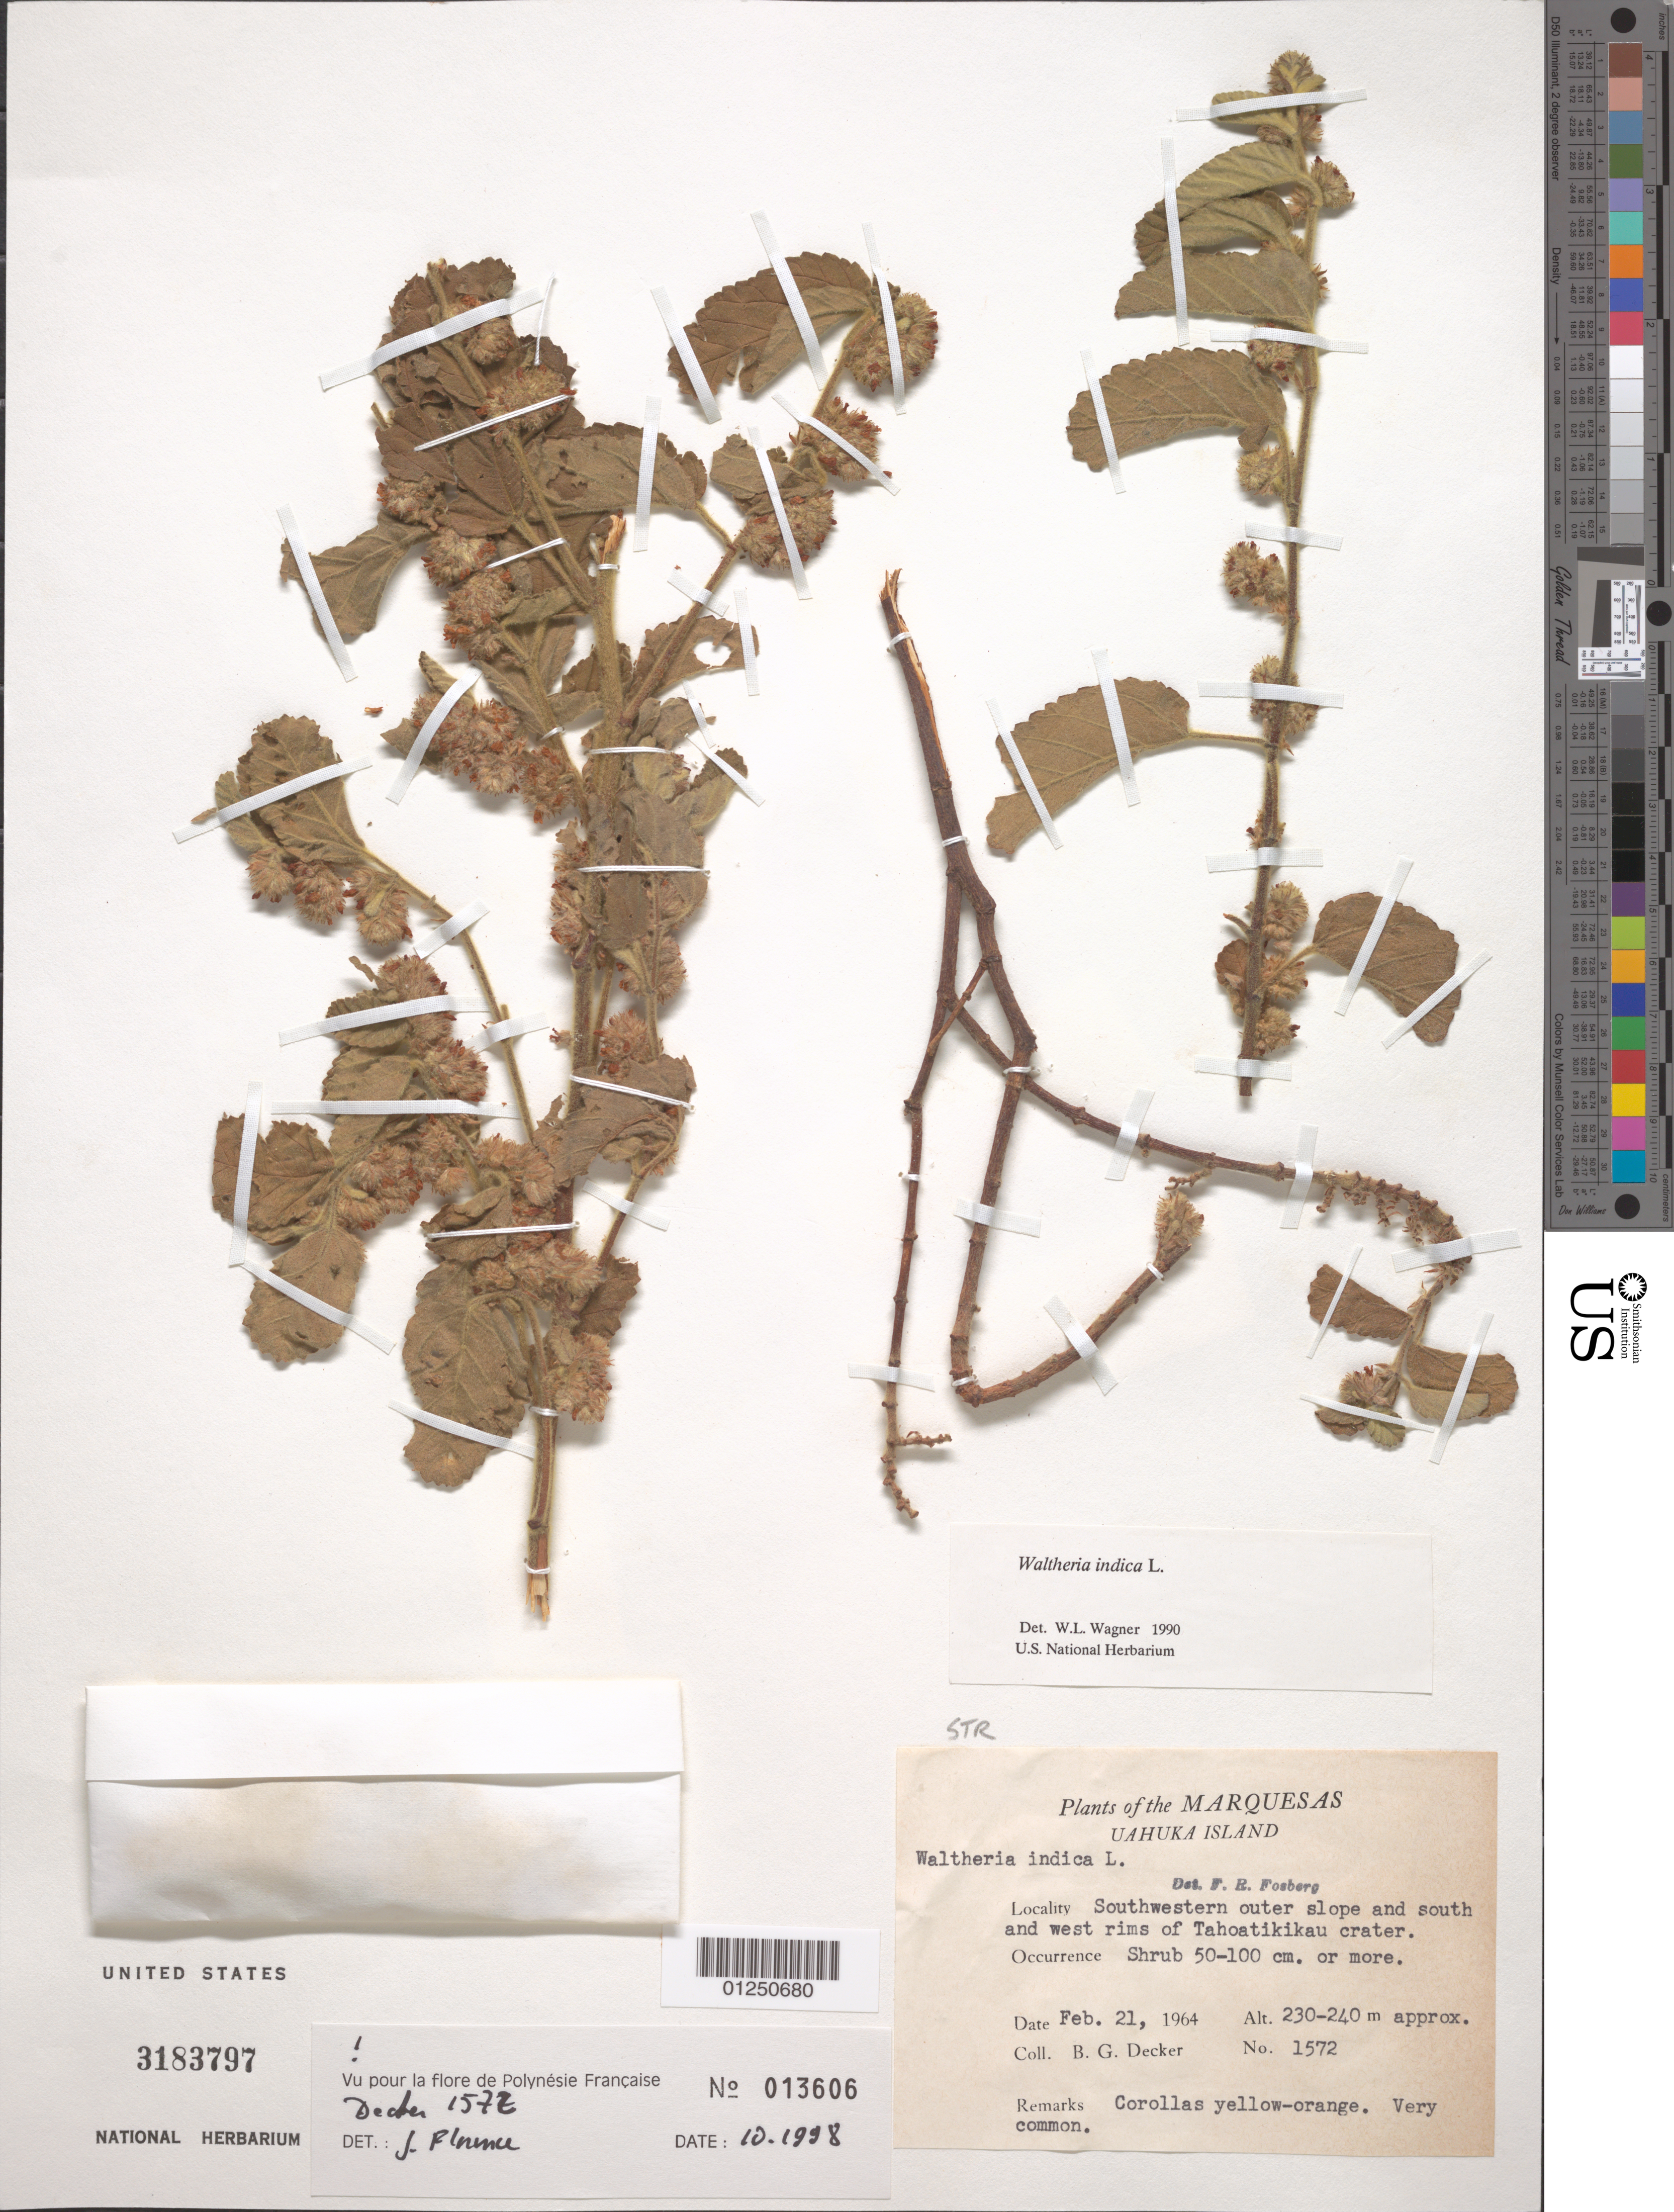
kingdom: Plantae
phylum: Tracheophyta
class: Magnoliopsida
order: Malvales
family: Malvaceae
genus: Waltheria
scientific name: Waltheria indica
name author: L.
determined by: Wagner, W. L., (BOT), Smithsonian Institution - National Museum of Natural History (UNITED STATES)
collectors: B. G. Decker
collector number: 1572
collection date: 1964-02-21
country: French Polynesia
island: Ua Huka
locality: SW outer slope and S and W rims of Tahoatikikau crater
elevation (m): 230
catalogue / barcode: US 3183797